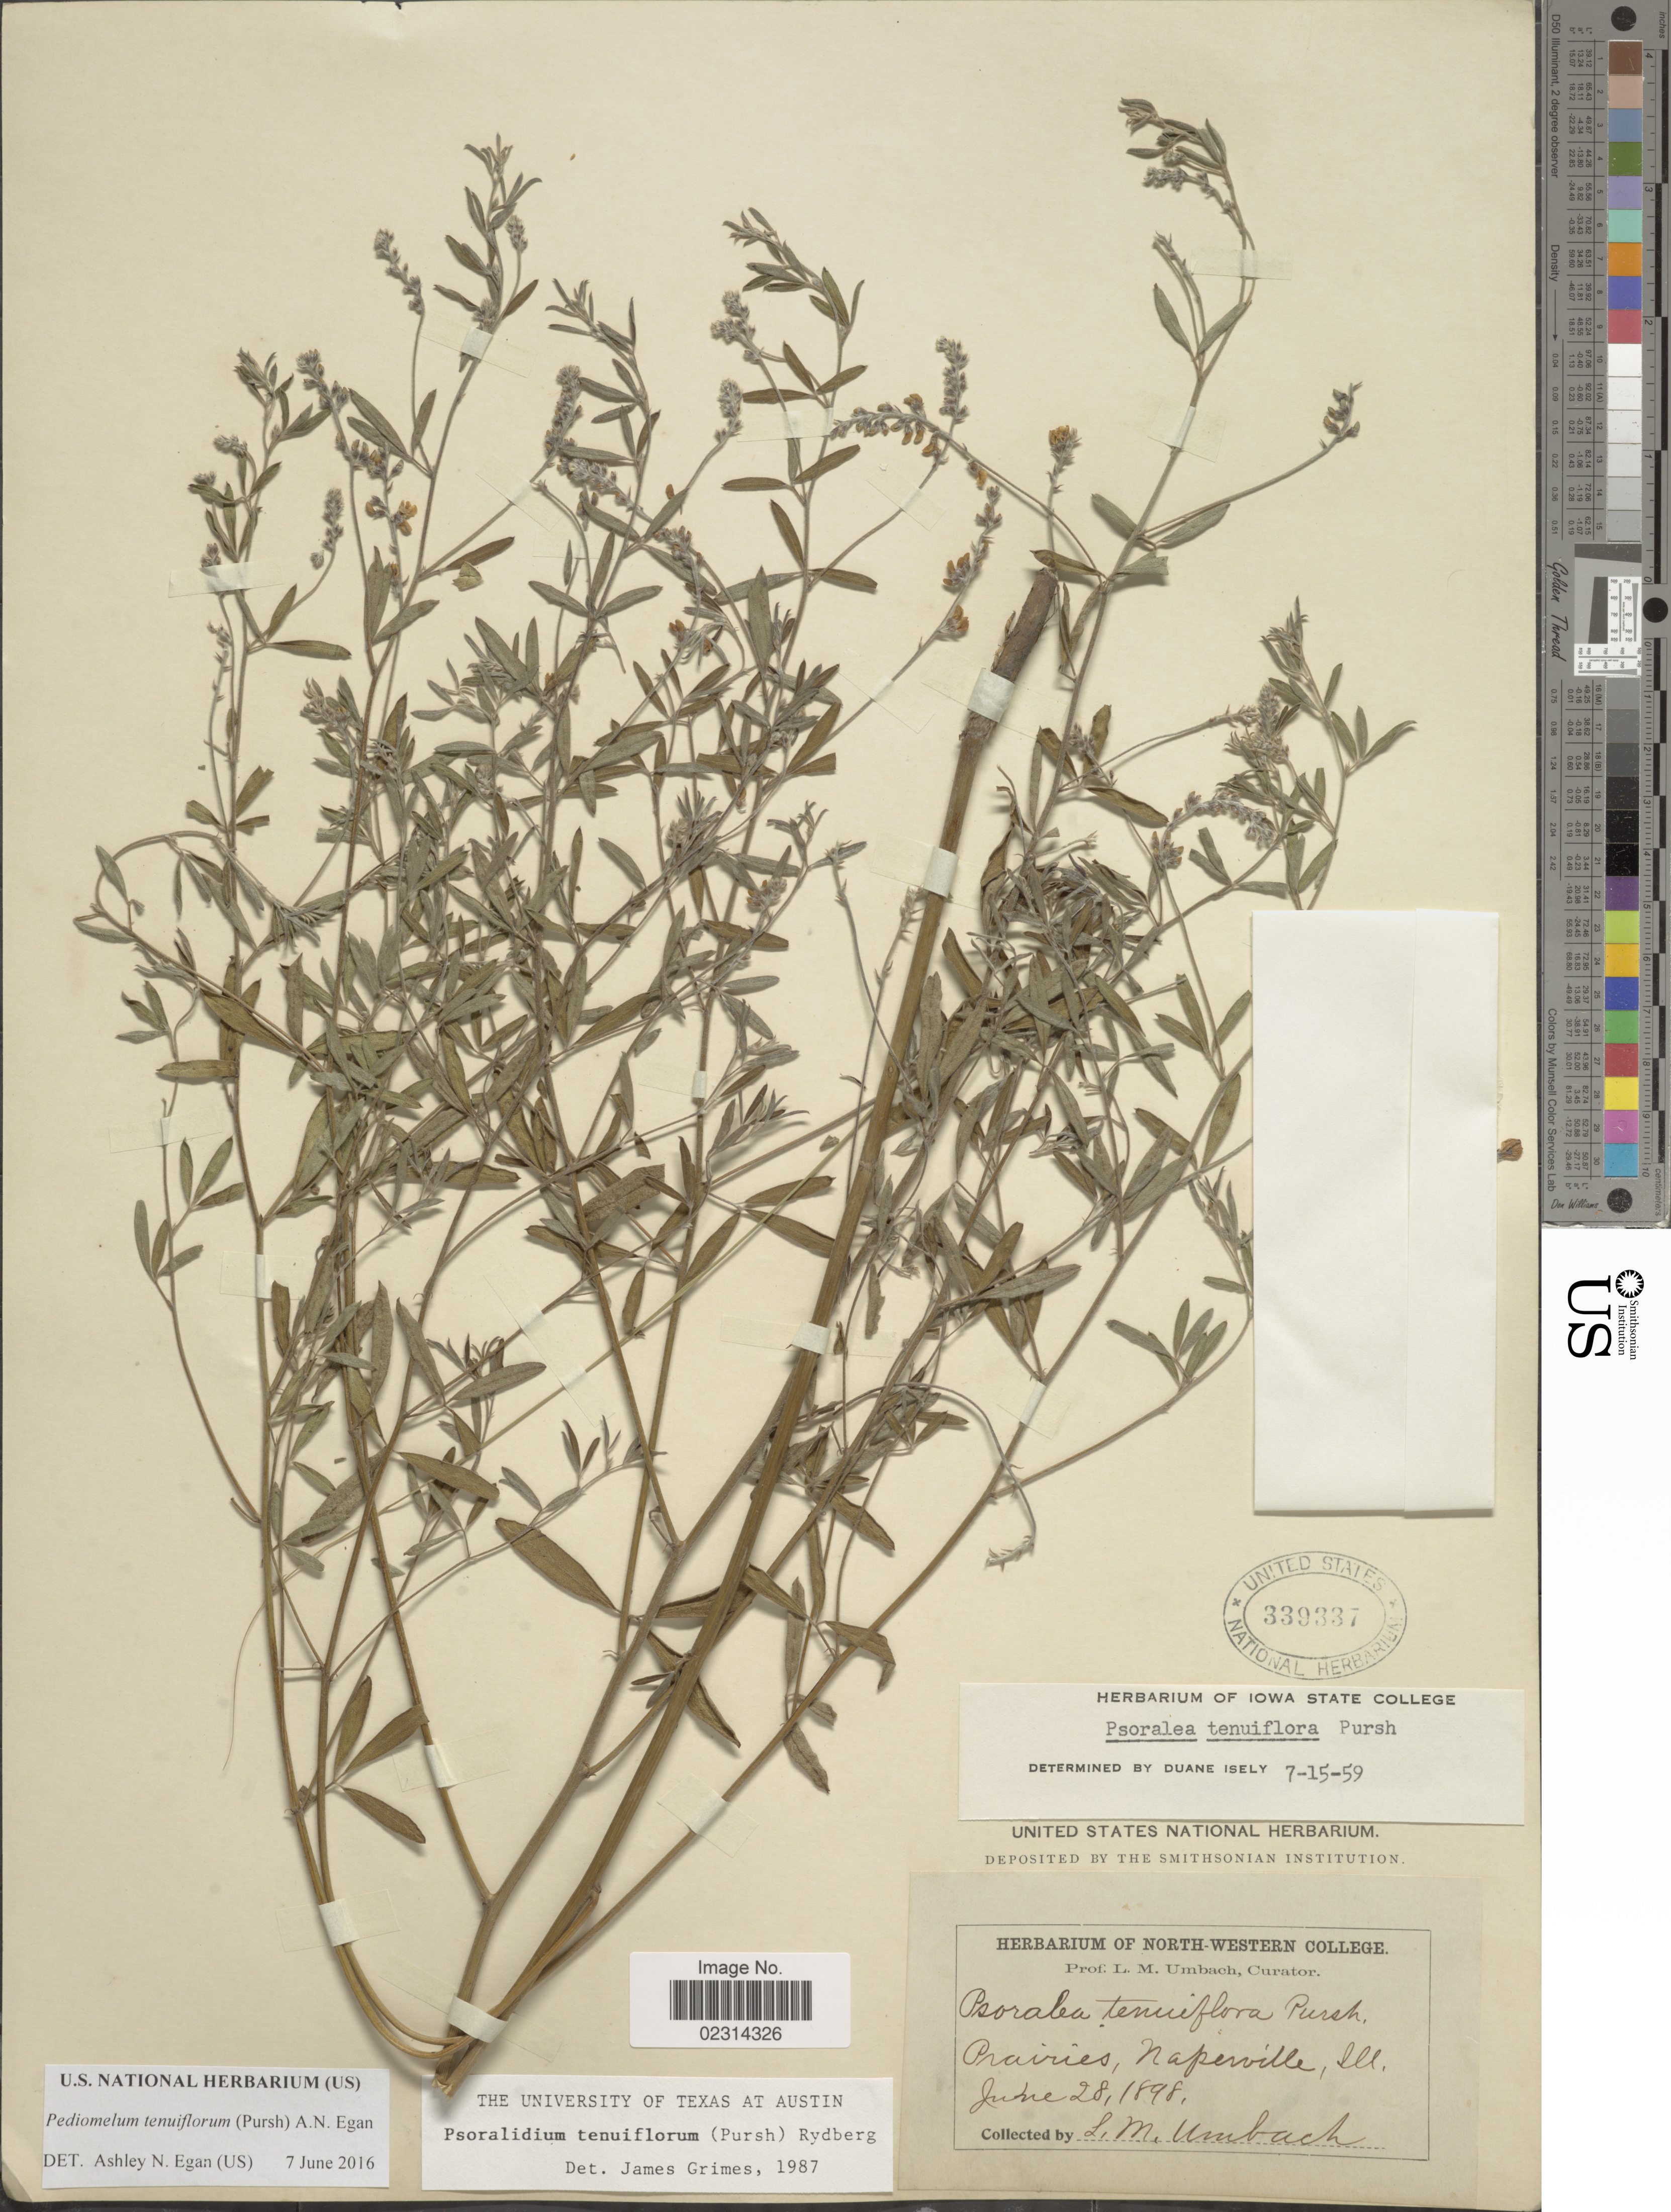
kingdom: Plantae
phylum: Tracheophyta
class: Magnoliopsida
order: Fabales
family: Fabaceae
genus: Psoralidium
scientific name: Psoralidium tenuiflorum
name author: (Pursh) Rydb.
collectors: L. M. Umbach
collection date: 1898-06-28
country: United States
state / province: Illinois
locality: Naperville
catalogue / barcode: US 339337